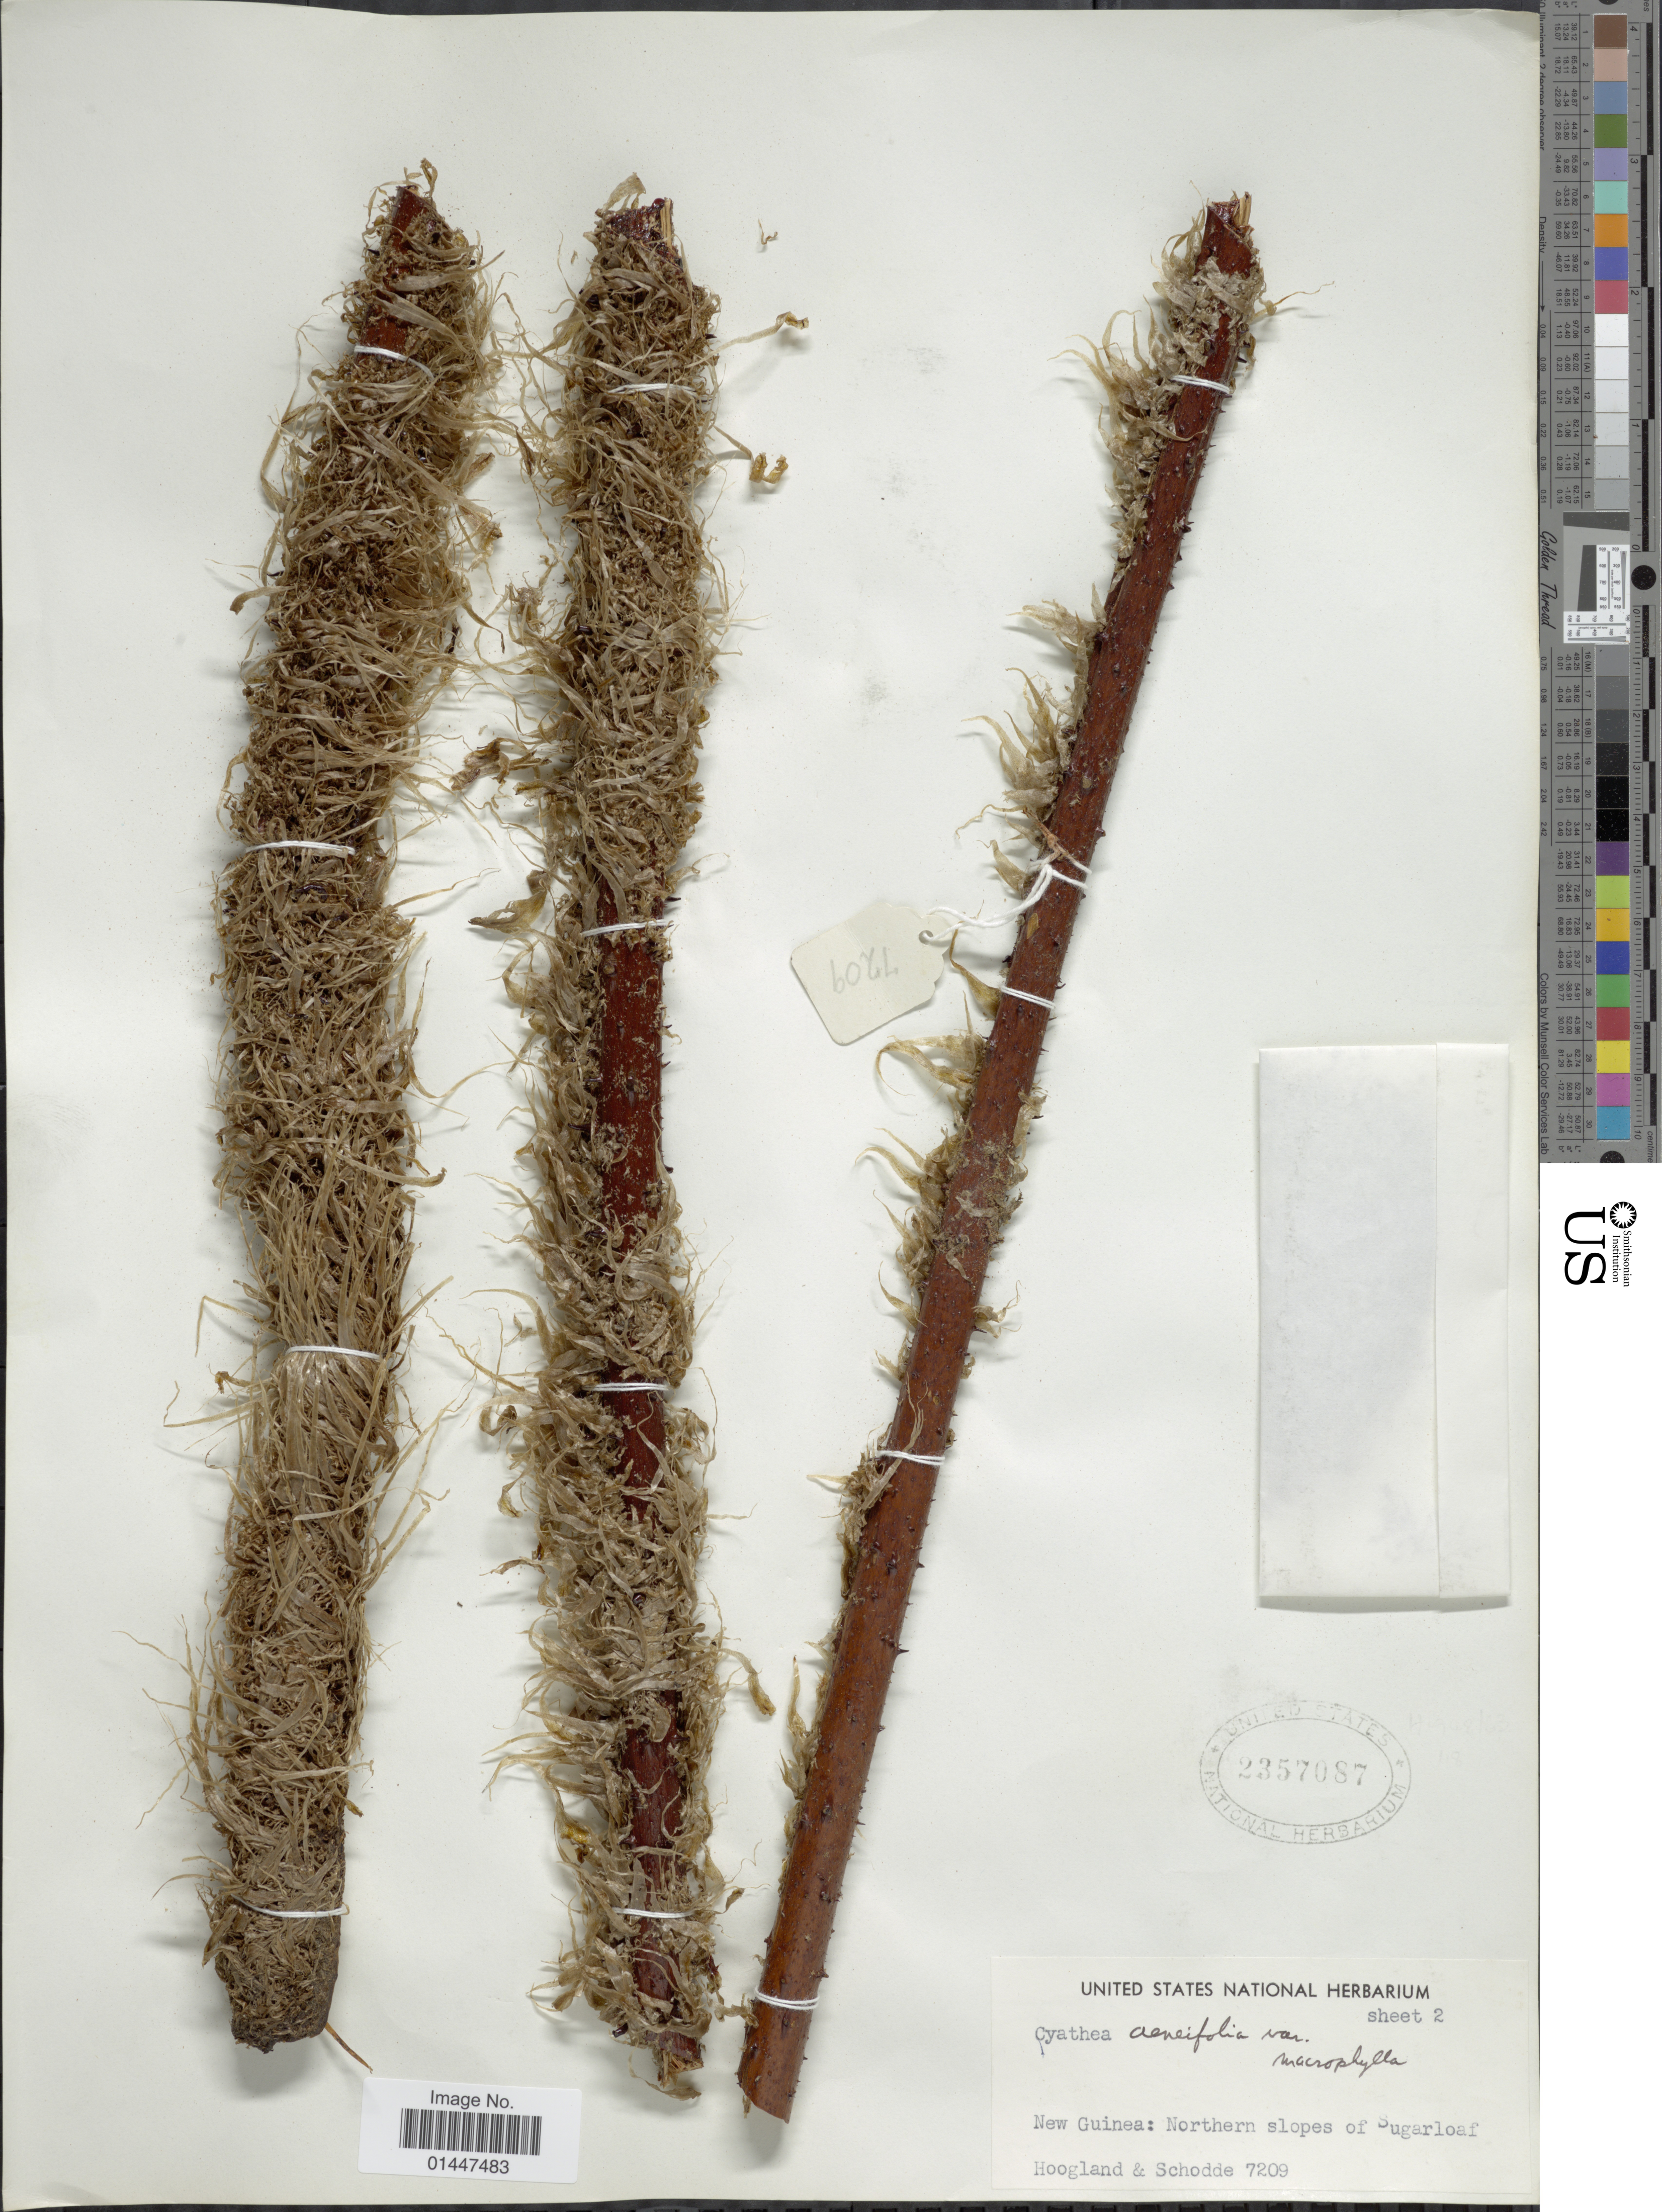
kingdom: Plantae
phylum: Tracheophyta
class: Polypodiopsida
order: Cyatheales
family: Cyatheaceae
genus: Sphaeropteris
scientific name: Sphaeropteris aeneifolia var. macrophylla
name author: (Alderw.) R.M. Tryon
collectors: R. D. Hoogland & Schodde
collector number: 7209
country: Papua New Guinea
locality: New Guinea: Northern slopes of Sugarloaf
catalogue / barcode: US 2357087